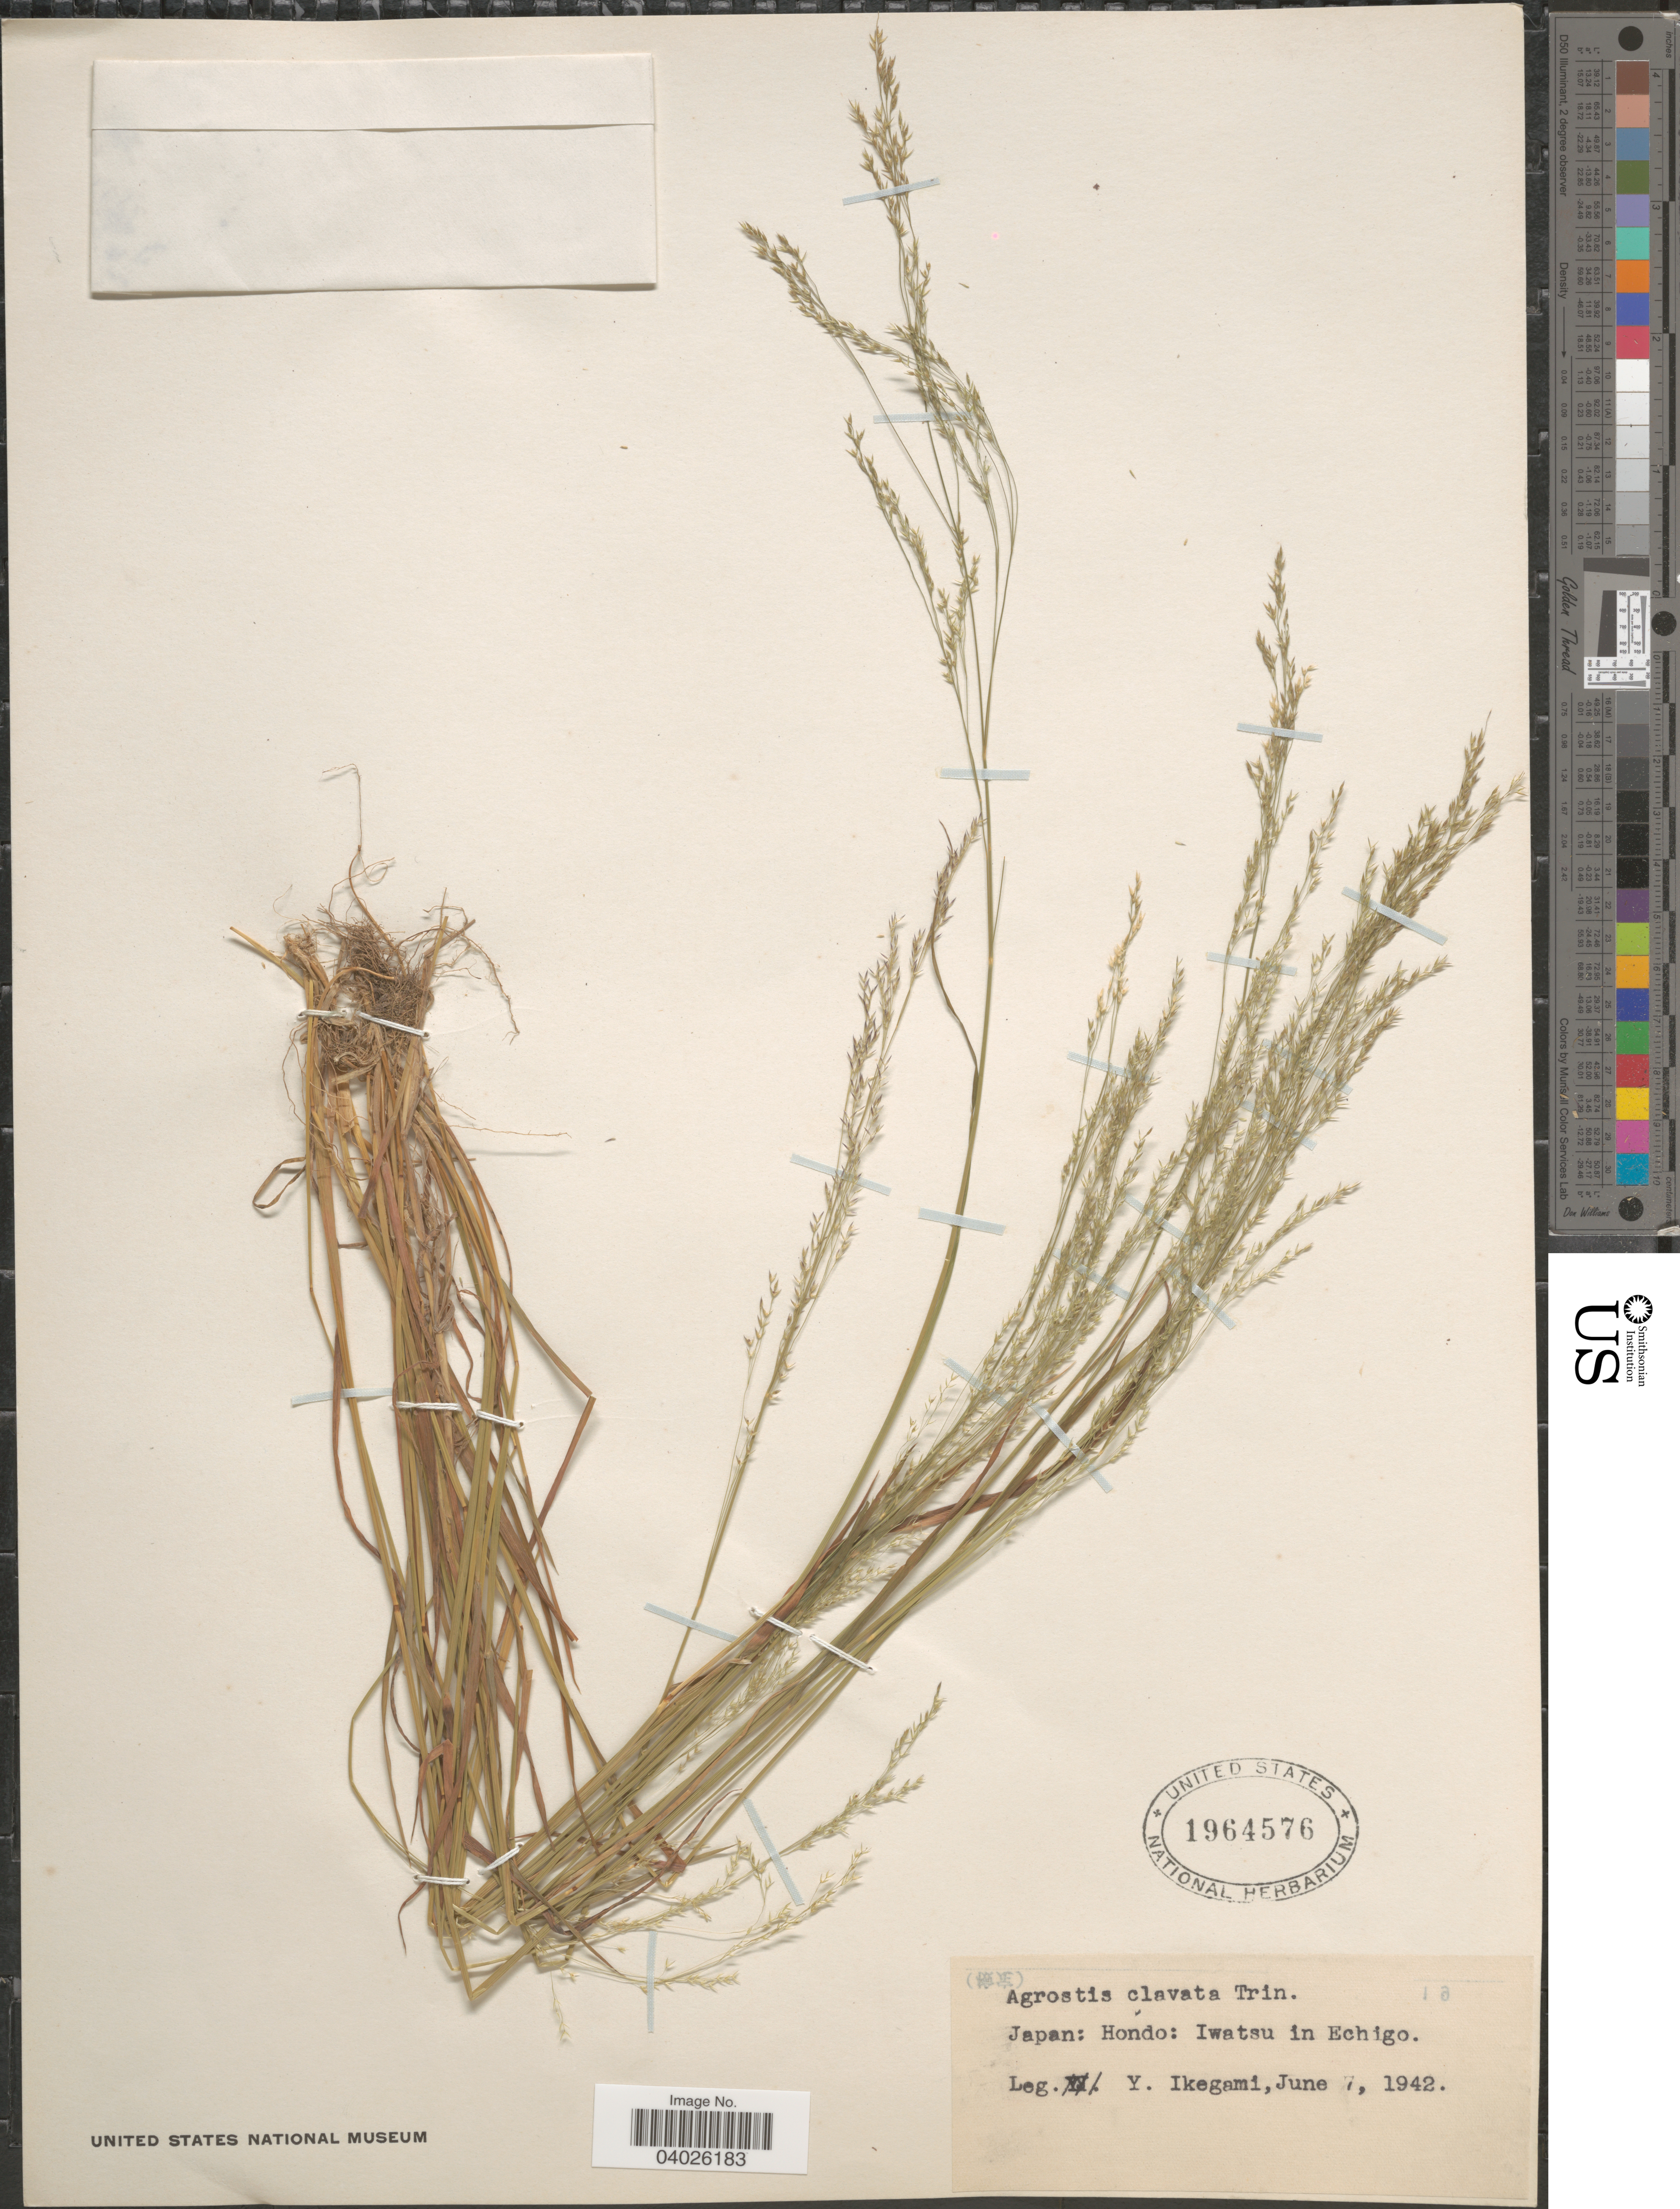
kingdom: Plantae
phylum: Tracheophyta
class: Liliopsida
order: Poales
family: Poaceae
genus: Agrostis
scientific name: Agrostis clavata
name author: Trin.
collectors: Y. Ikegami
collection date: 1942-06-07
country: Japan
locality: Hondo: Iwatsu in Echigo.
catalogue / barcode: US 1964576